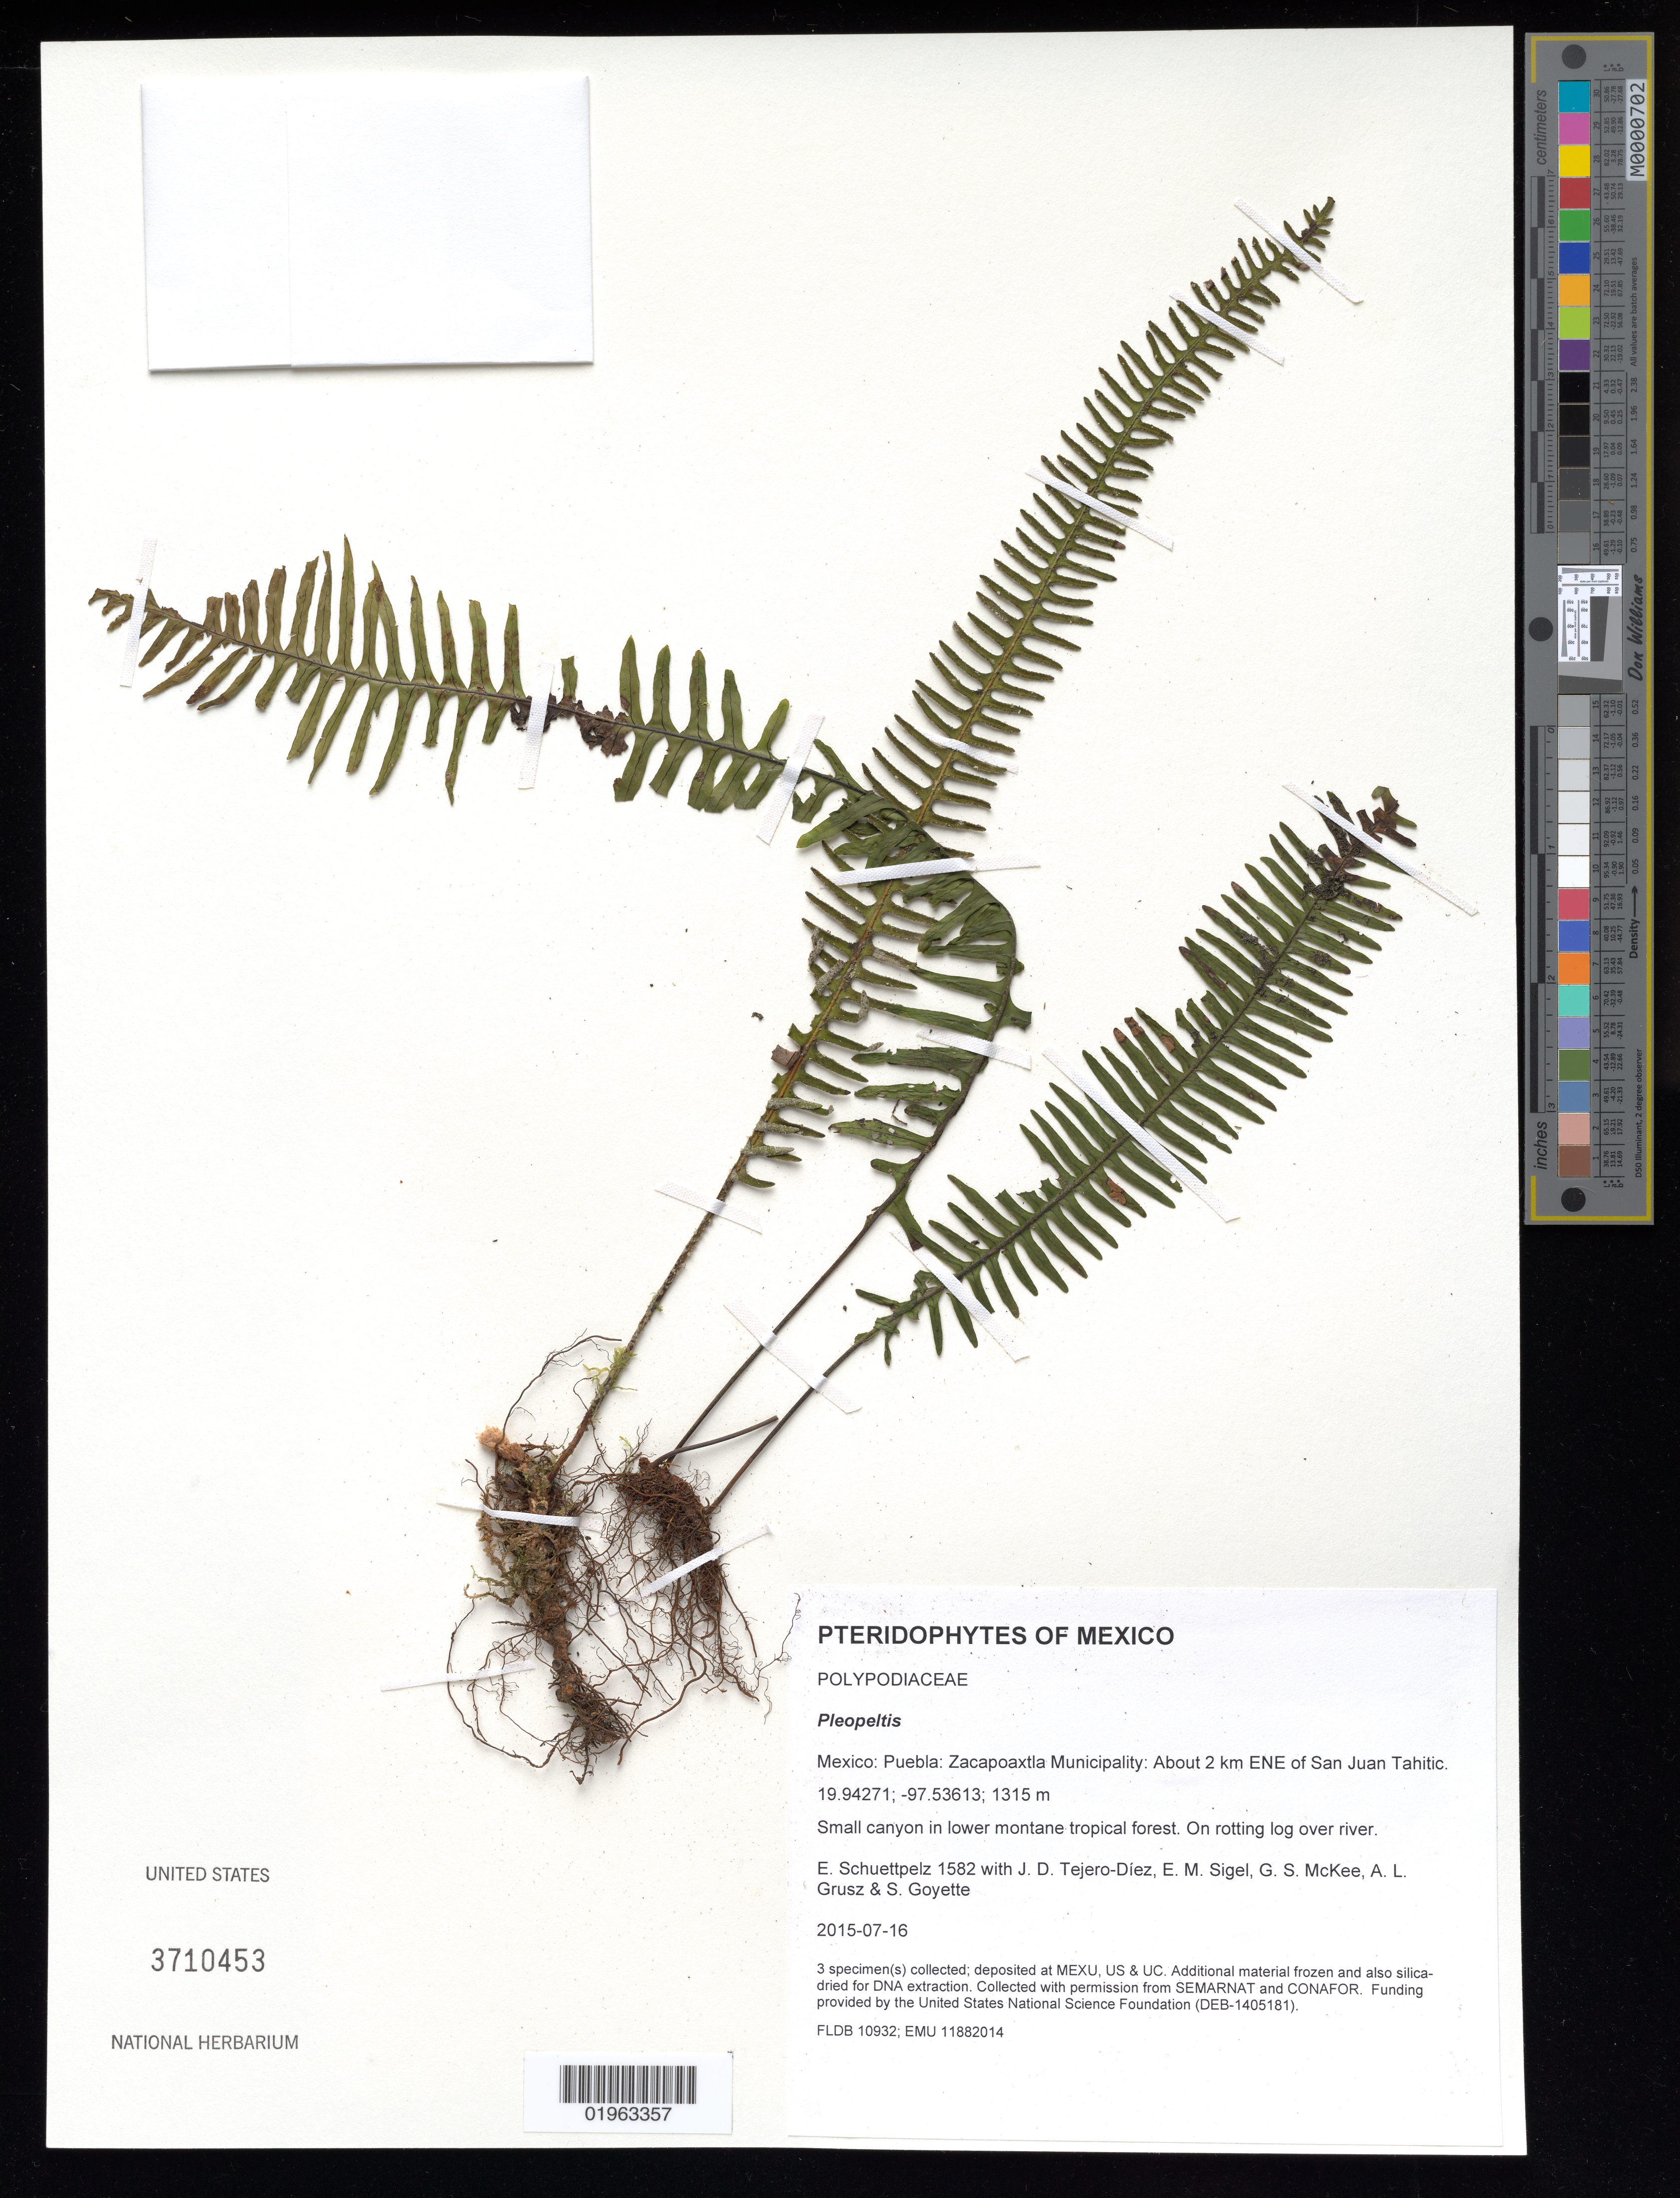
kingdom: Plantae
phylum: Tracheophyta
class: Polypodiopsida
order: Polypodiales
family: Polypodiaceae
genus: Pleopeltis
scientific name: Pleopeltis sp.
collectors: E. Schuettpelz, D. Tejero-Díez, E. M. Sigel, G. S. McKee & A. Grusz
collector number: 1582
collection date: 2015-07-16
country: Mexico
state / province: Puebla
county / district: Zacapoaxtla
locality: About 2 km ENE of San Juan Tahitic.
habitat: Small canyon in lower montane tropical forest.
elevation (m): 1315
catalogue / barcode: US 3710453